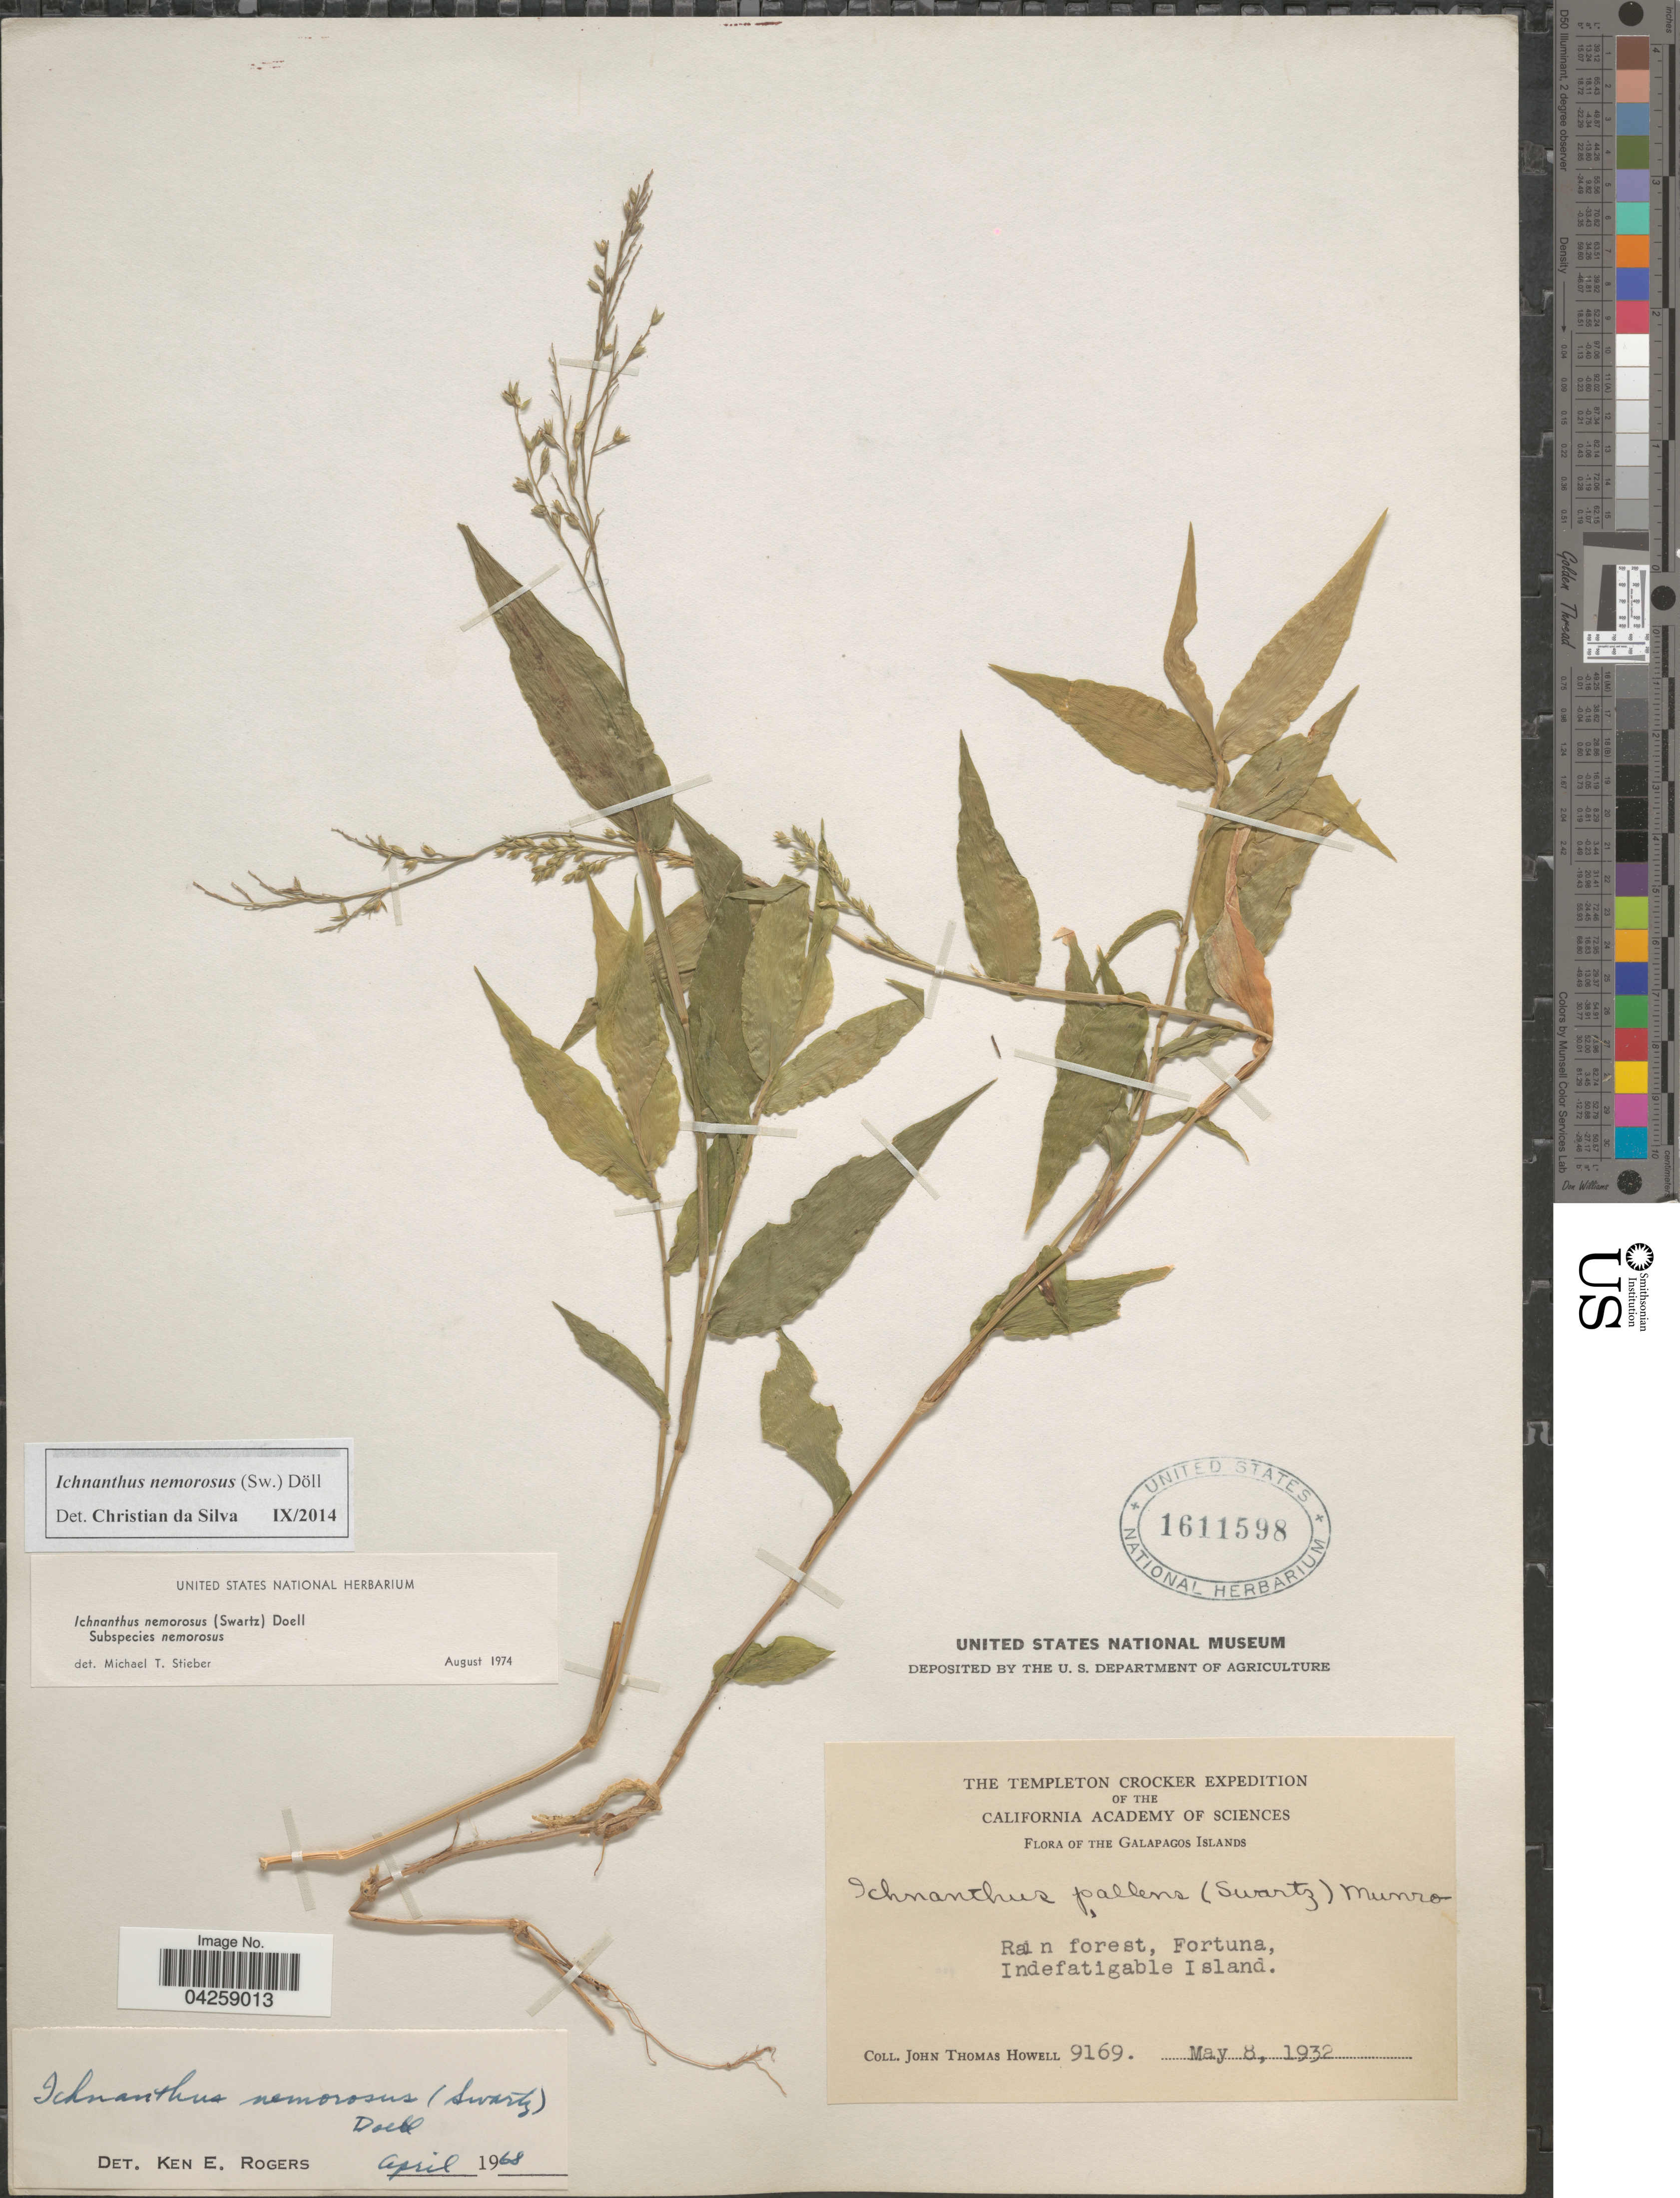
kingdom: Plantae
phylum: Tracheophyta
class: Liliopsida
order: Poales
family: Poaceae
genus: Ichnanthus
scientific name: Ichnanthus nemorosus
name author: (Sw.) Döll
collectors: J. T. Howell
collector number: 9169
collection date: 1932-05-08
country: Ecuador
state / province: Colón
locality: The Templeton Crocker Expedition of the California Academy of Sciences. Galapagos Islands. Rain forest, Fortuna, Indefatigable Island.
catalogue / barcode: US 1611598